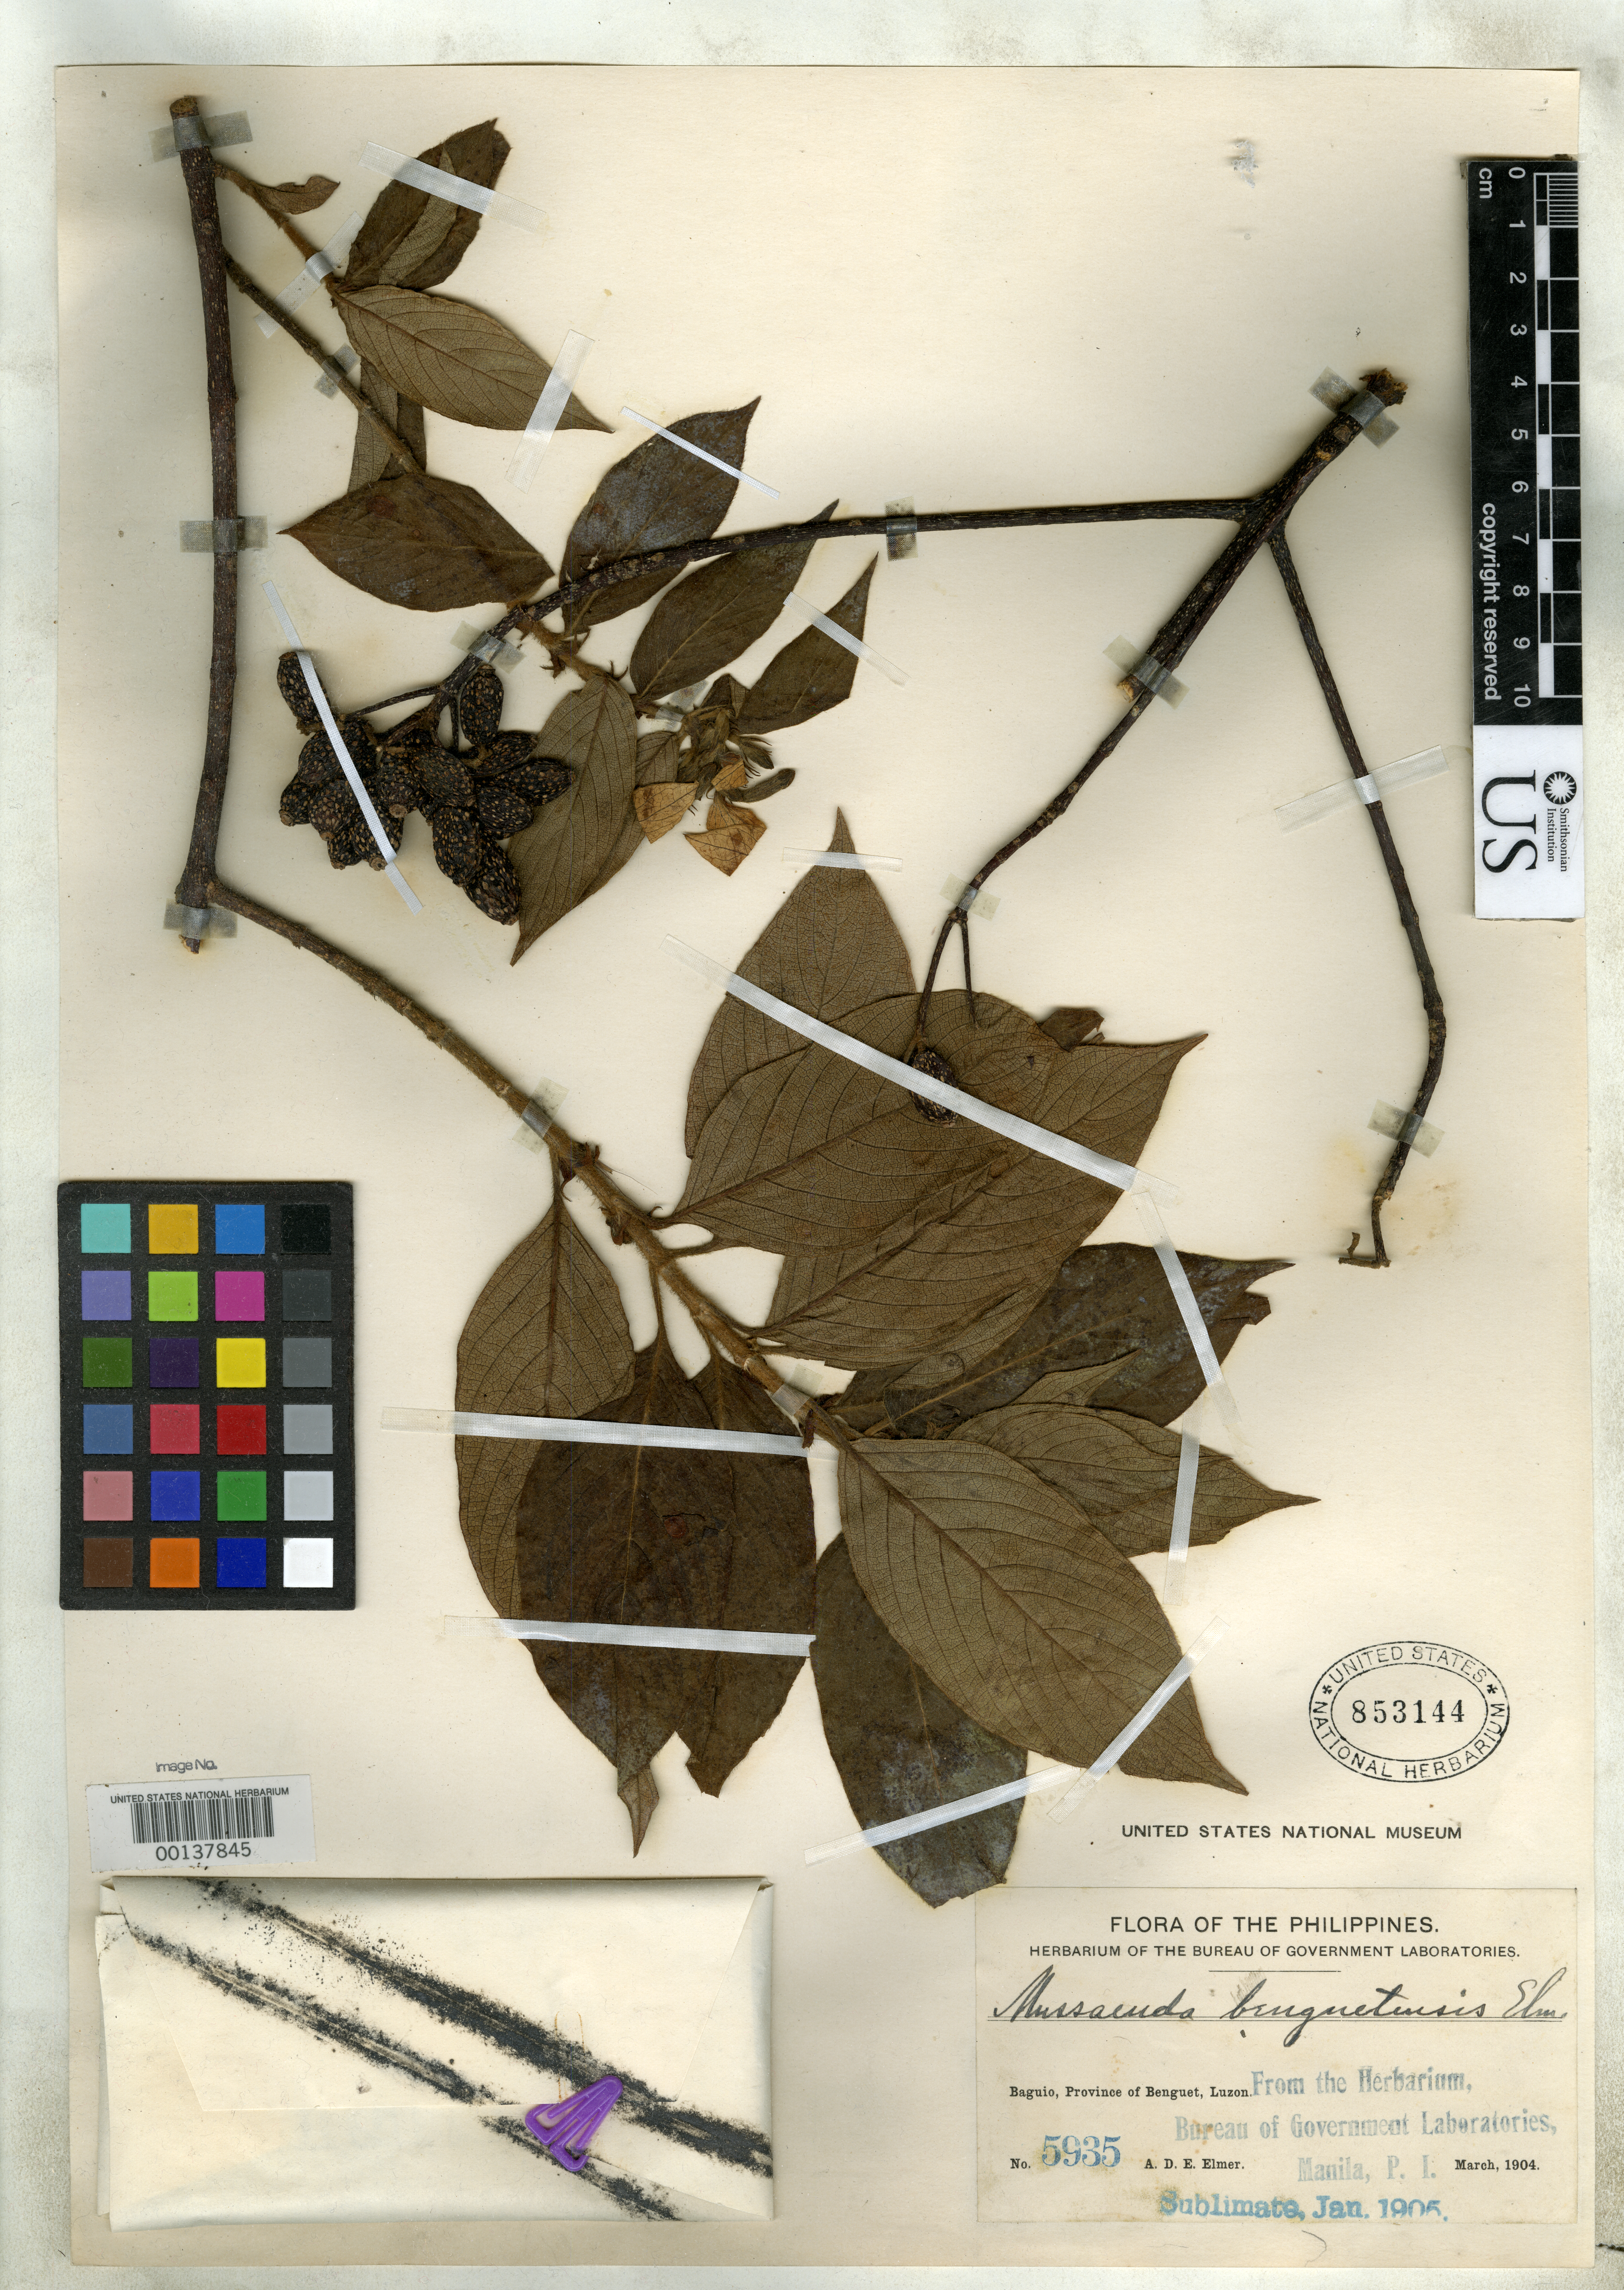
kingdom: Plantae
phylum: Tracheophyta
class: Magnoliopsida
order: Gentianales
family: Rubiaceae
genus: Mussaenda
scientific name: Mussaenda benguetensis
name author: Elmer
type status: Isotype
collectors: A. D. E. Elmer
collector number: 5935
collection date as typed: Mar 1904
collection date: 1904-03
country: Philippines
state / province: Cordillera (Administrative Region)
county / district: Benguet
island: Luzon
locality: Baguio.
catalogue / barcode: US 853144